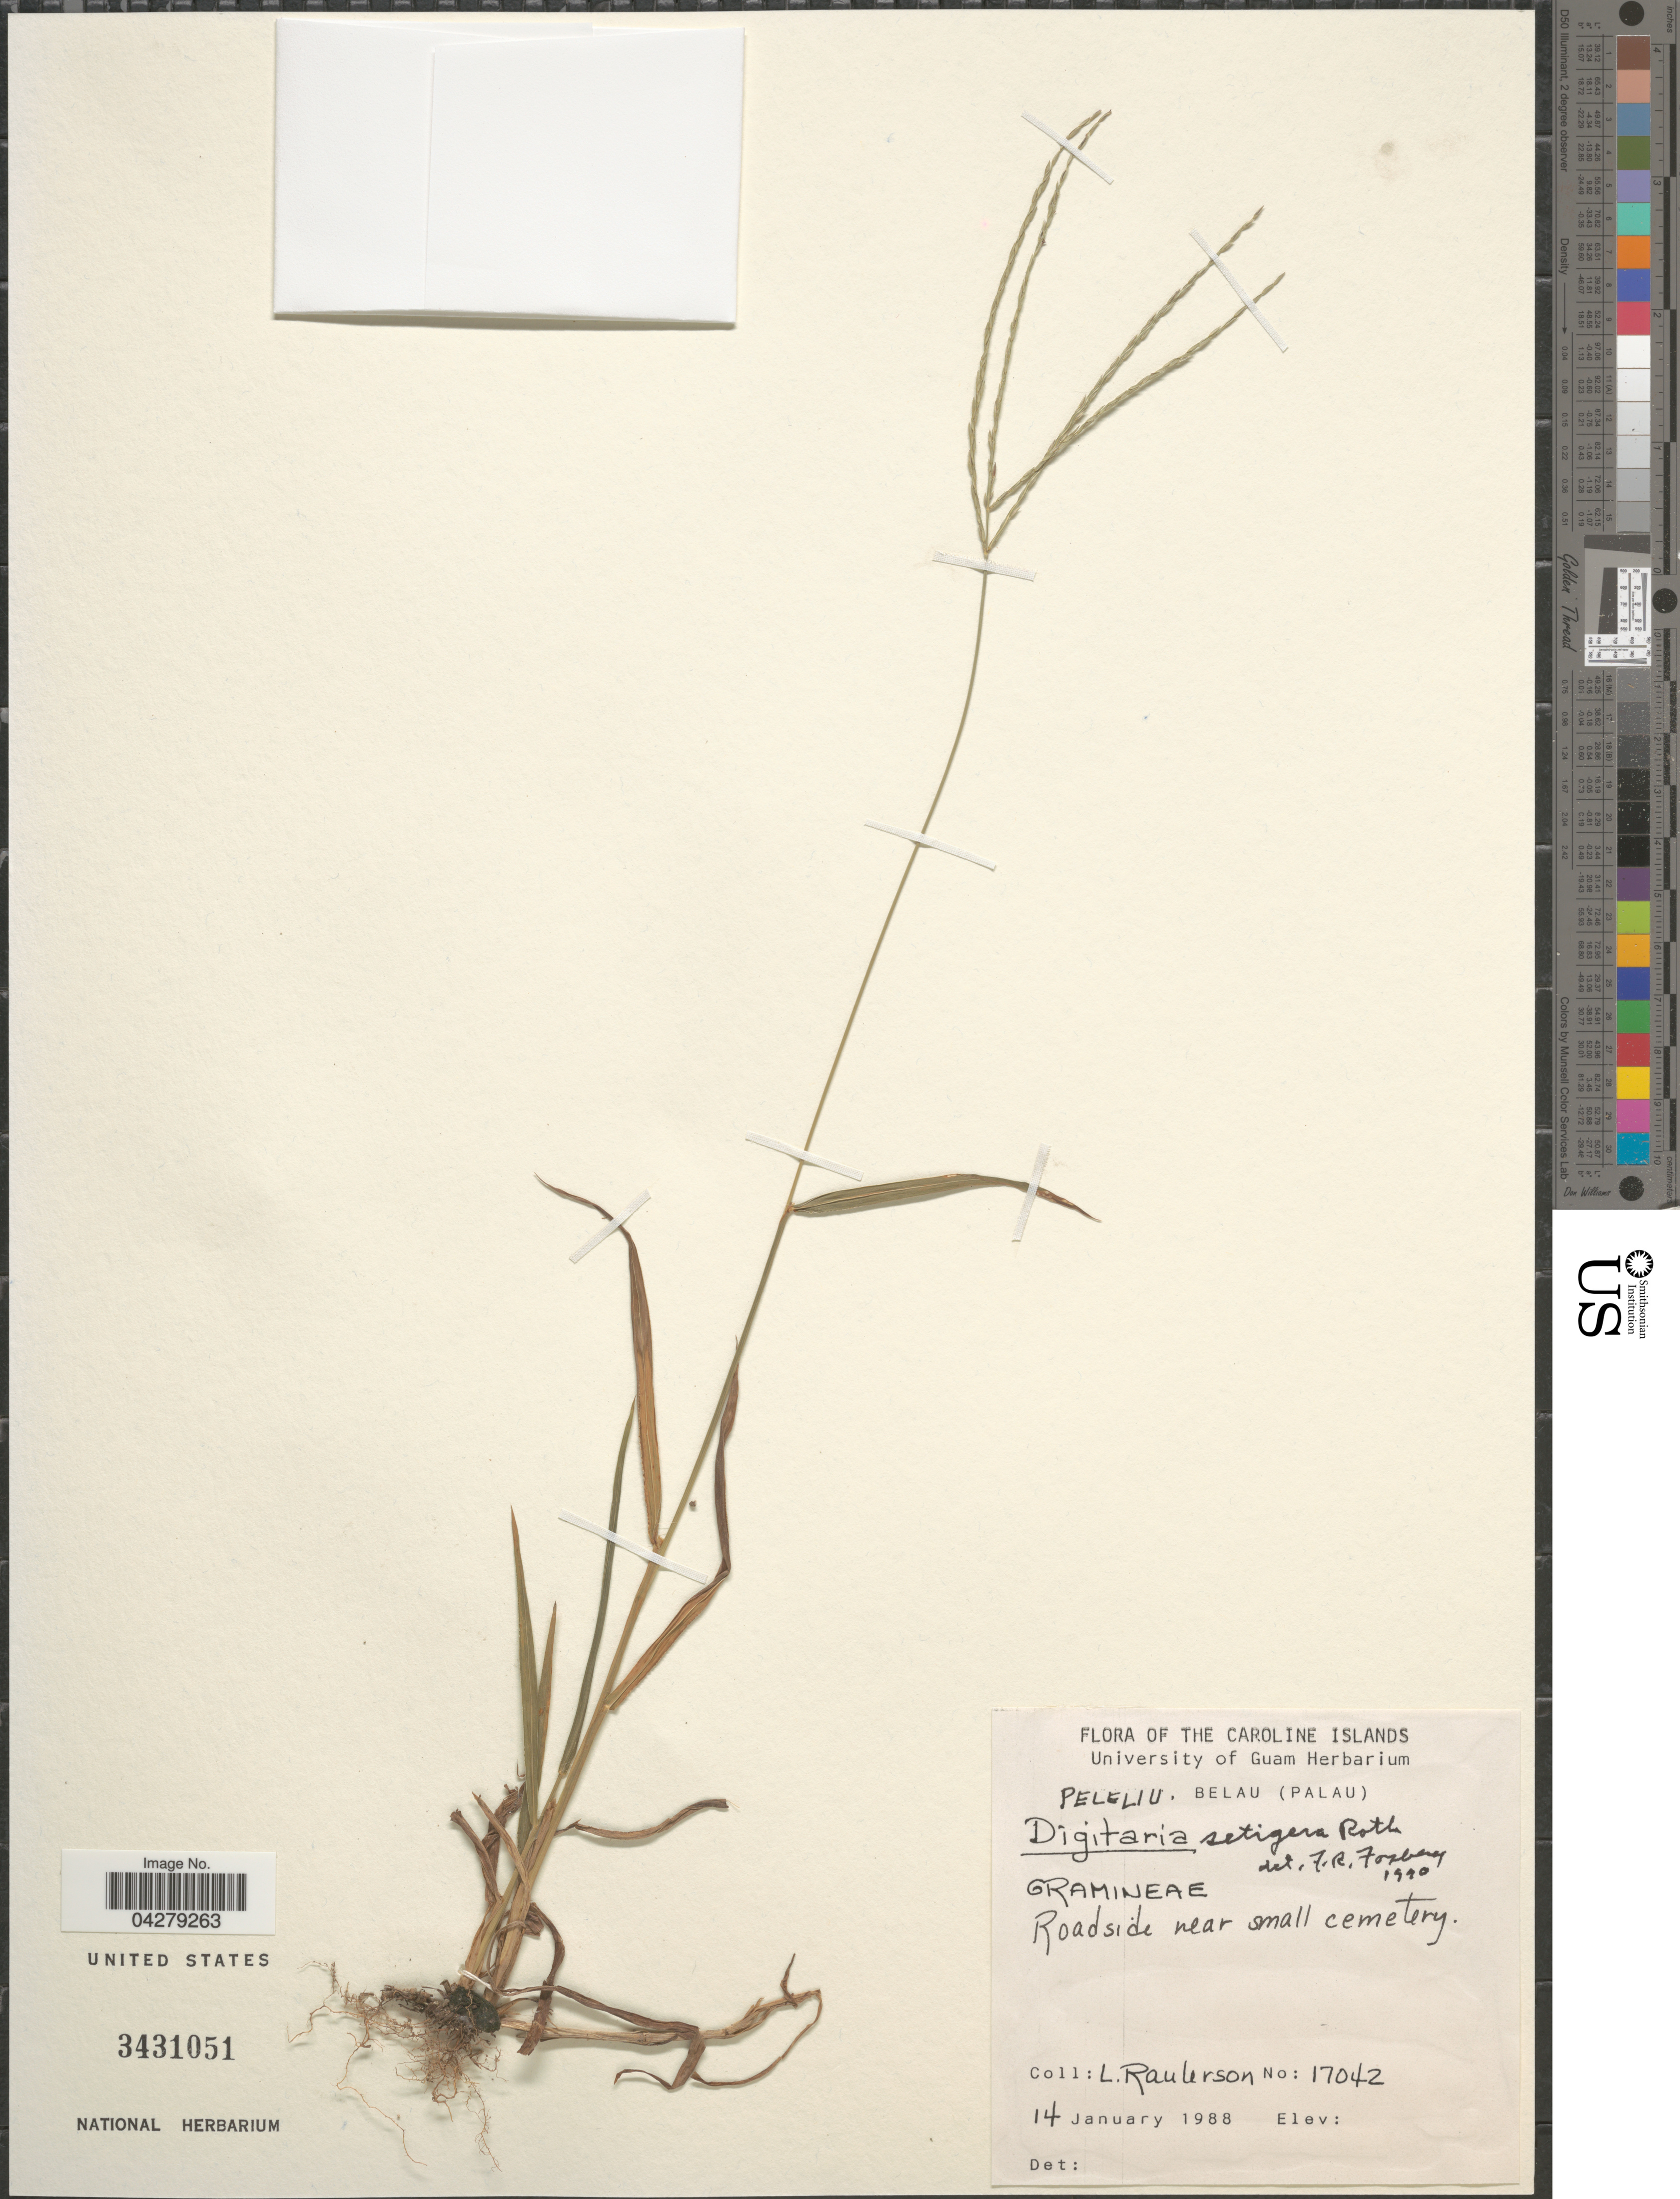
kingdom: Plantae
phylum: Tracheophyta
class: Liliopsida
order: Poales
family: Poaceae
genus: Digitaria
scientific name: Digitaria setigera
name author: Roth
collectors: L. Raulerson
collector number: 17042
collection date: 1988-01-14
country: Palau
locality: The Caroline Islands. Peleliu, Belau (Palau). Roadside near small cemetery.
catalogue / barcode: US 3431051